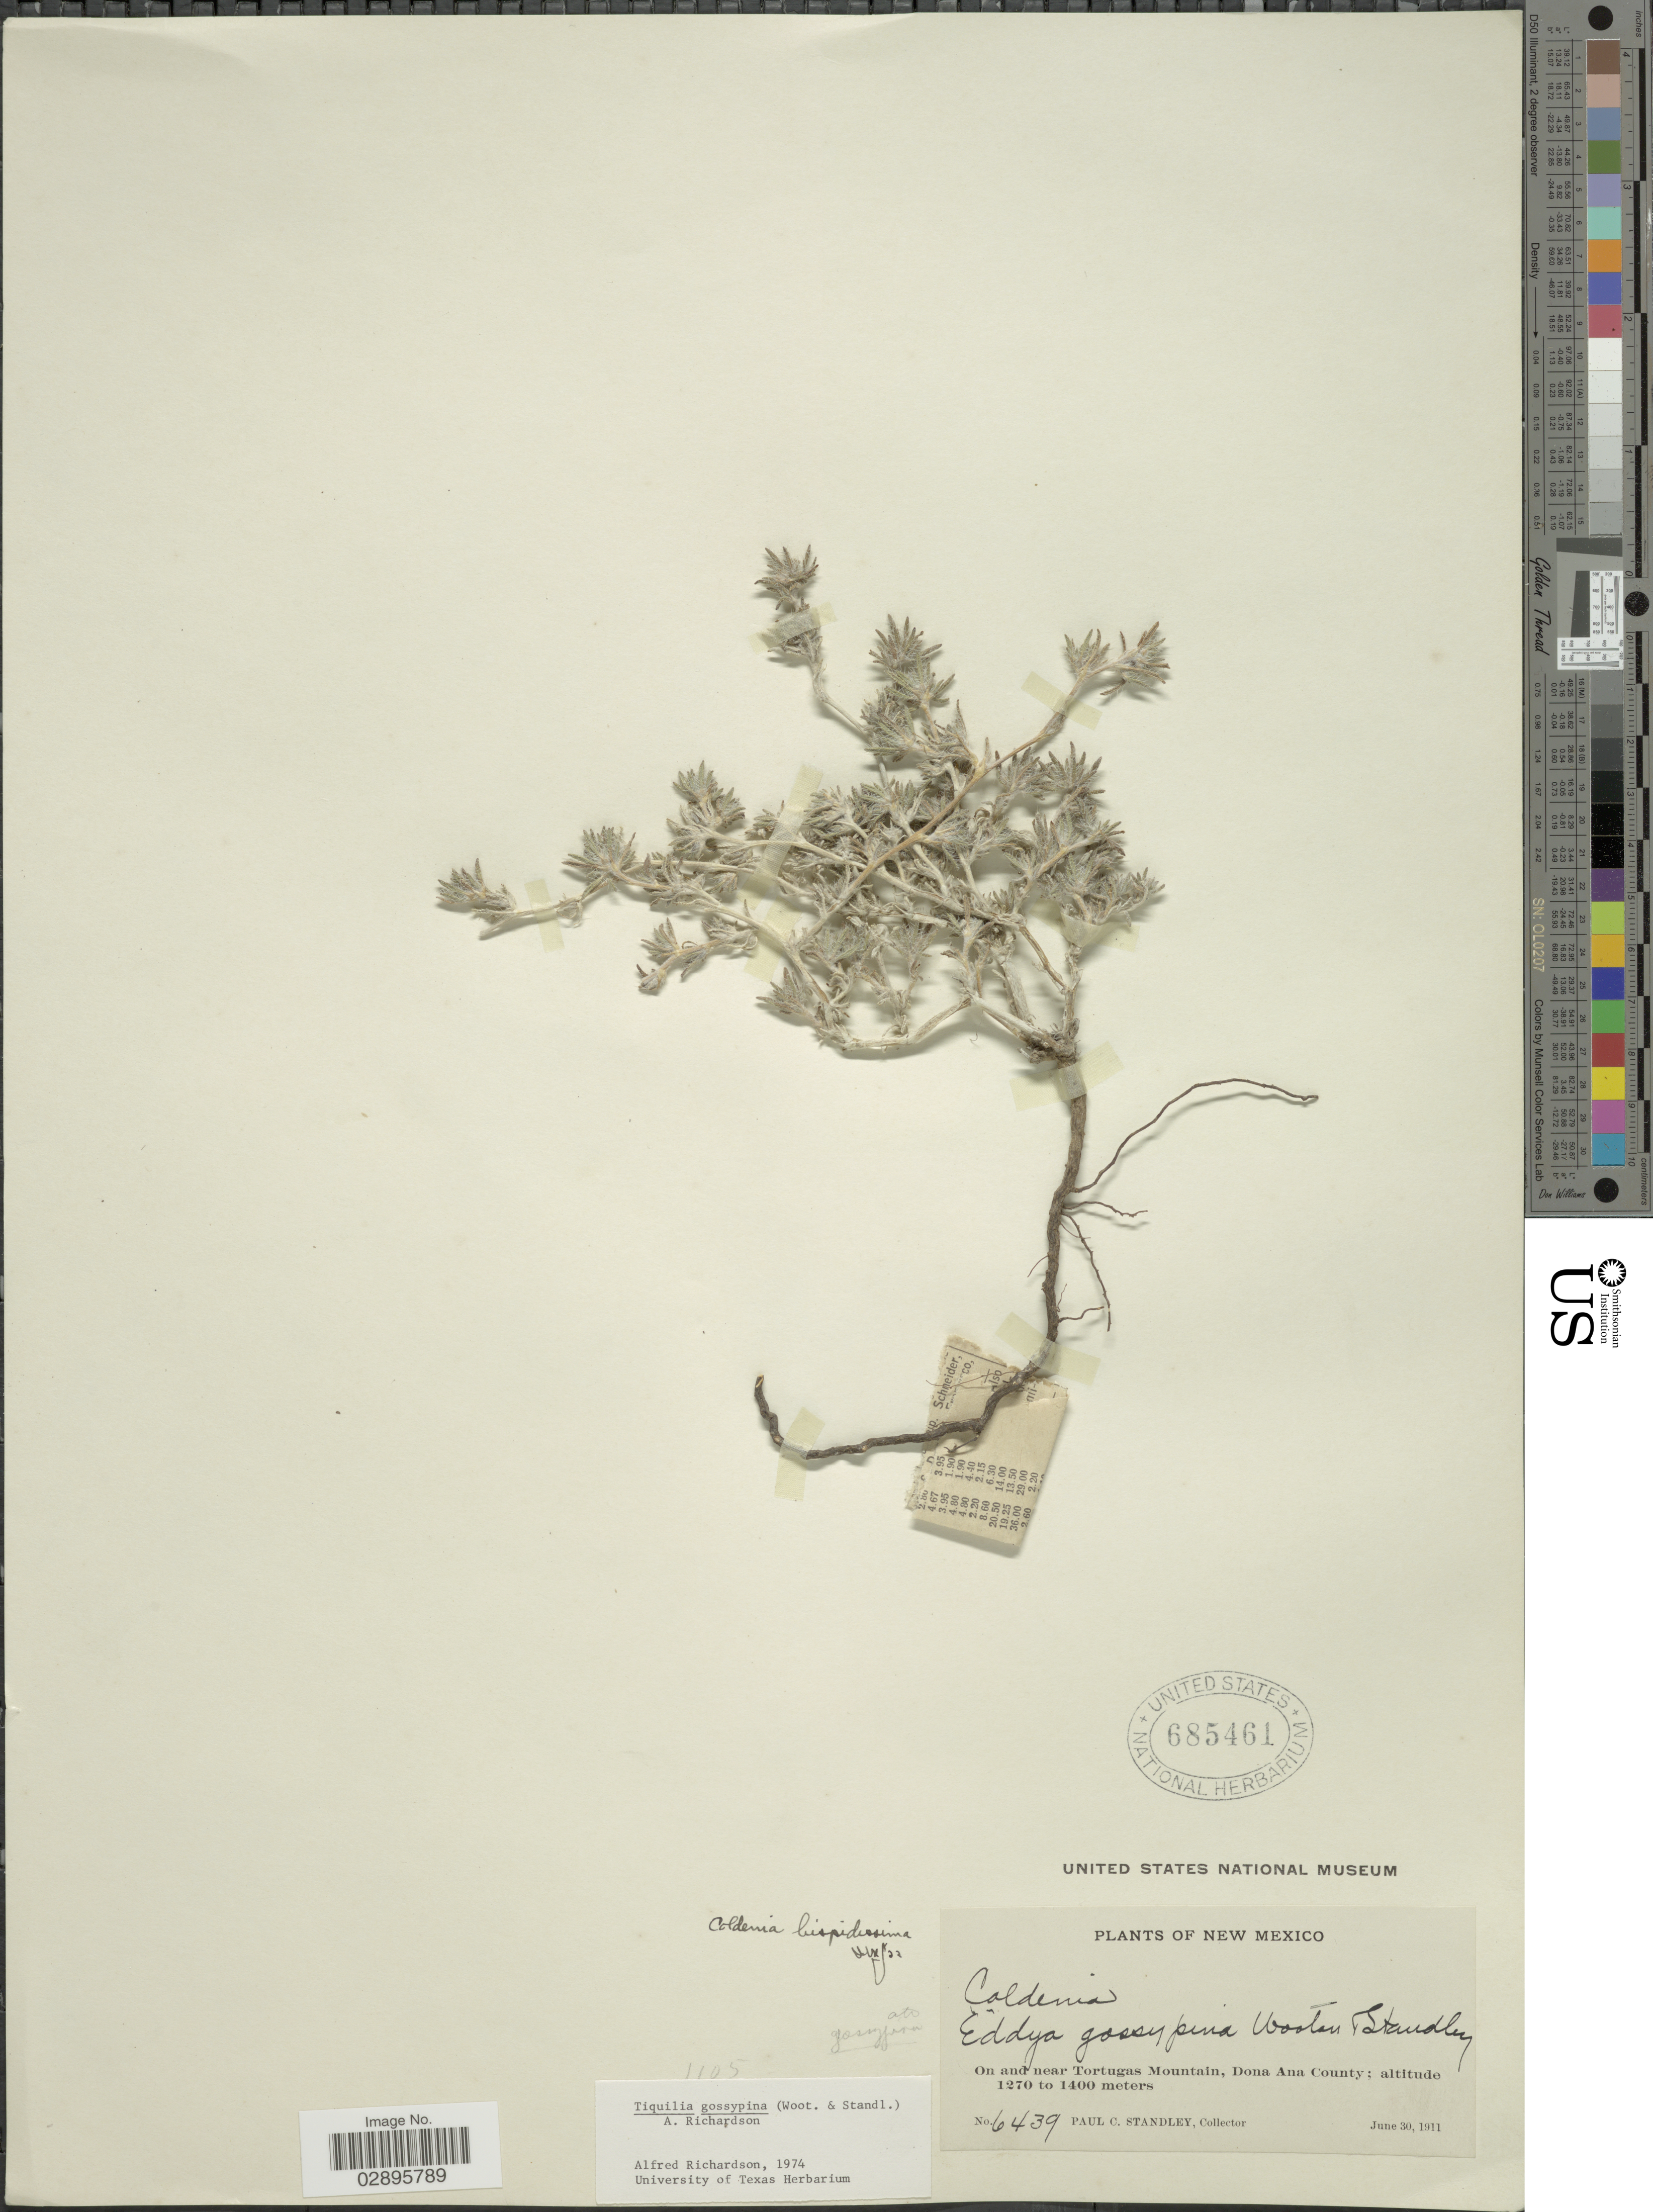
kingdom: Plantae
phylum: Tracheophyta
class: Magnoliopsida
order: Boraginales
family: Ehretiaceae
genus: Tiquilia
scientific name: Tiquilia gossypina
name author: (Wooton) A.T. Richardson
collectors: P. C. Standley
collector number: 6439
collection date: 1911-06-30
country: United States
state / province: New Mexico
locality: On and near Tortugas Mountain, Dona Ana County.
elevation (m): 1270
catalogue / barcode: US 685461